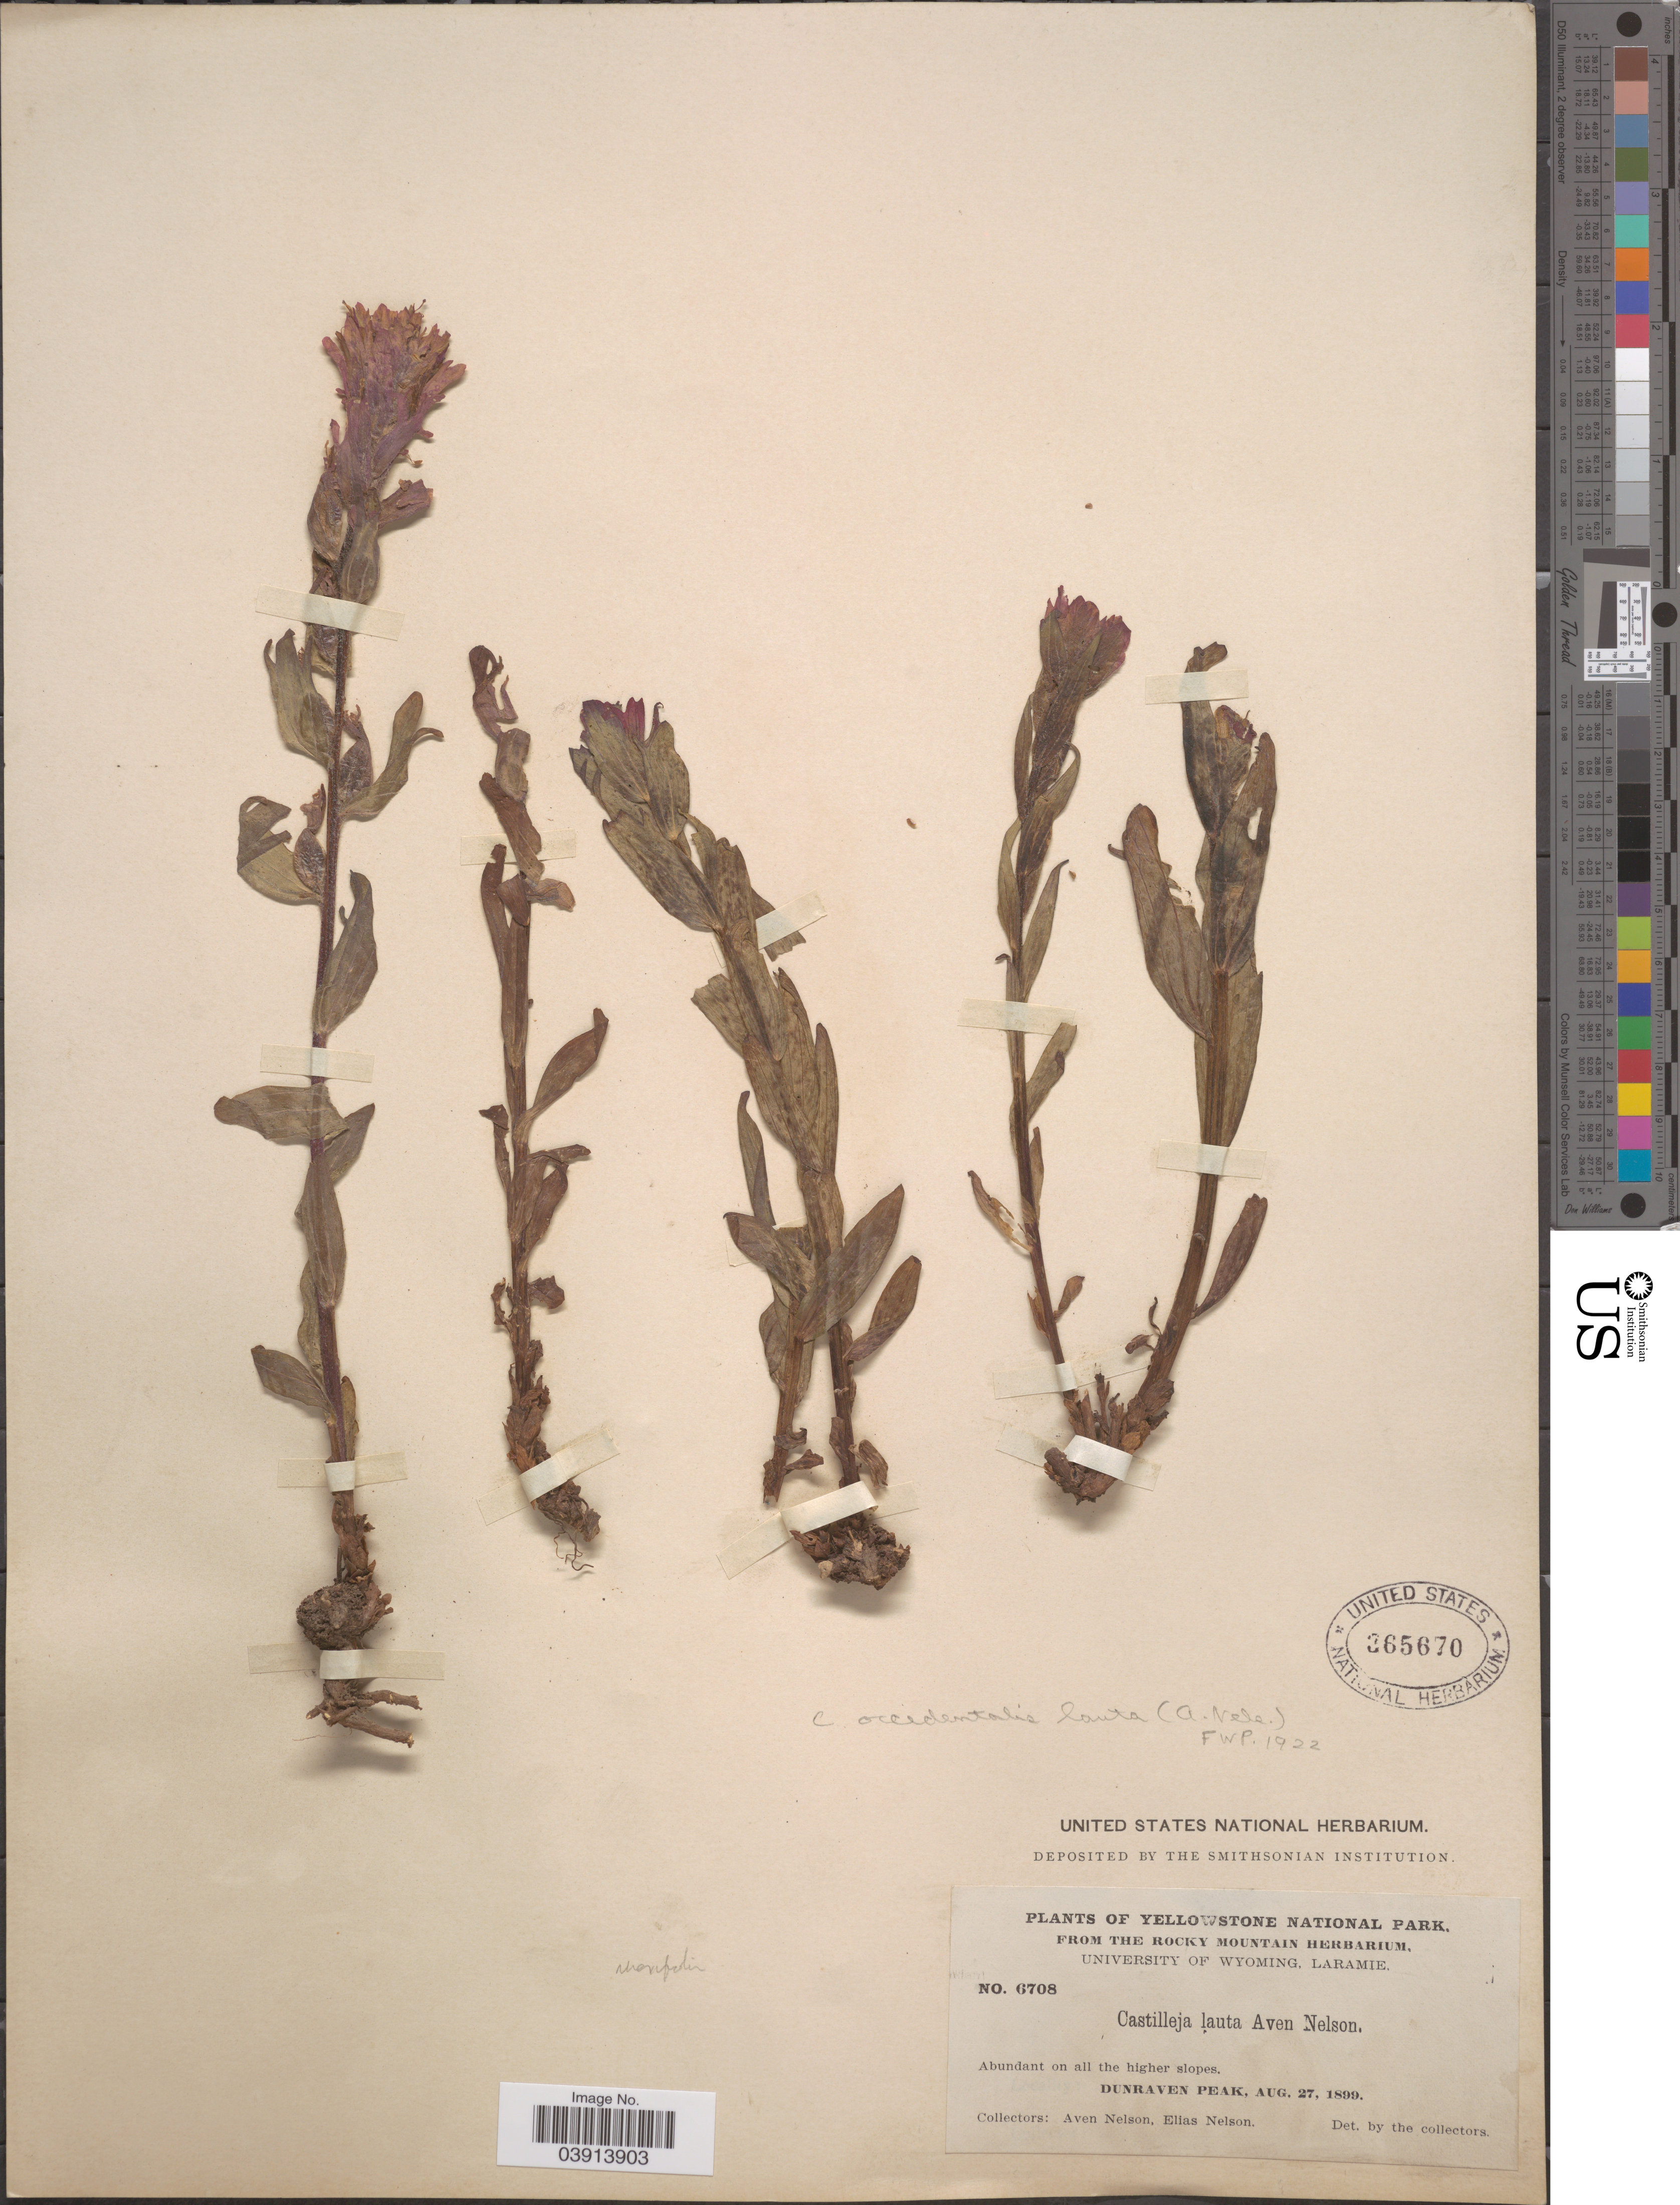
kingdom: Plantae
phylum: Tracheophyta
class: Magnoliopsida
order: Lamiales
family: Orobanchaceae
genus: Castilleja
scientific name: Castilleja rhexiifolia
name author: Rydb.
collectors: A. Nelson & E. Nelson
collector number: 6708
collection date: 1899-08-27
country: United States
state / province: Wyoming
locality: Yellowstone National Park. Dunraven Peak.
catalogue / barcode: US 365670